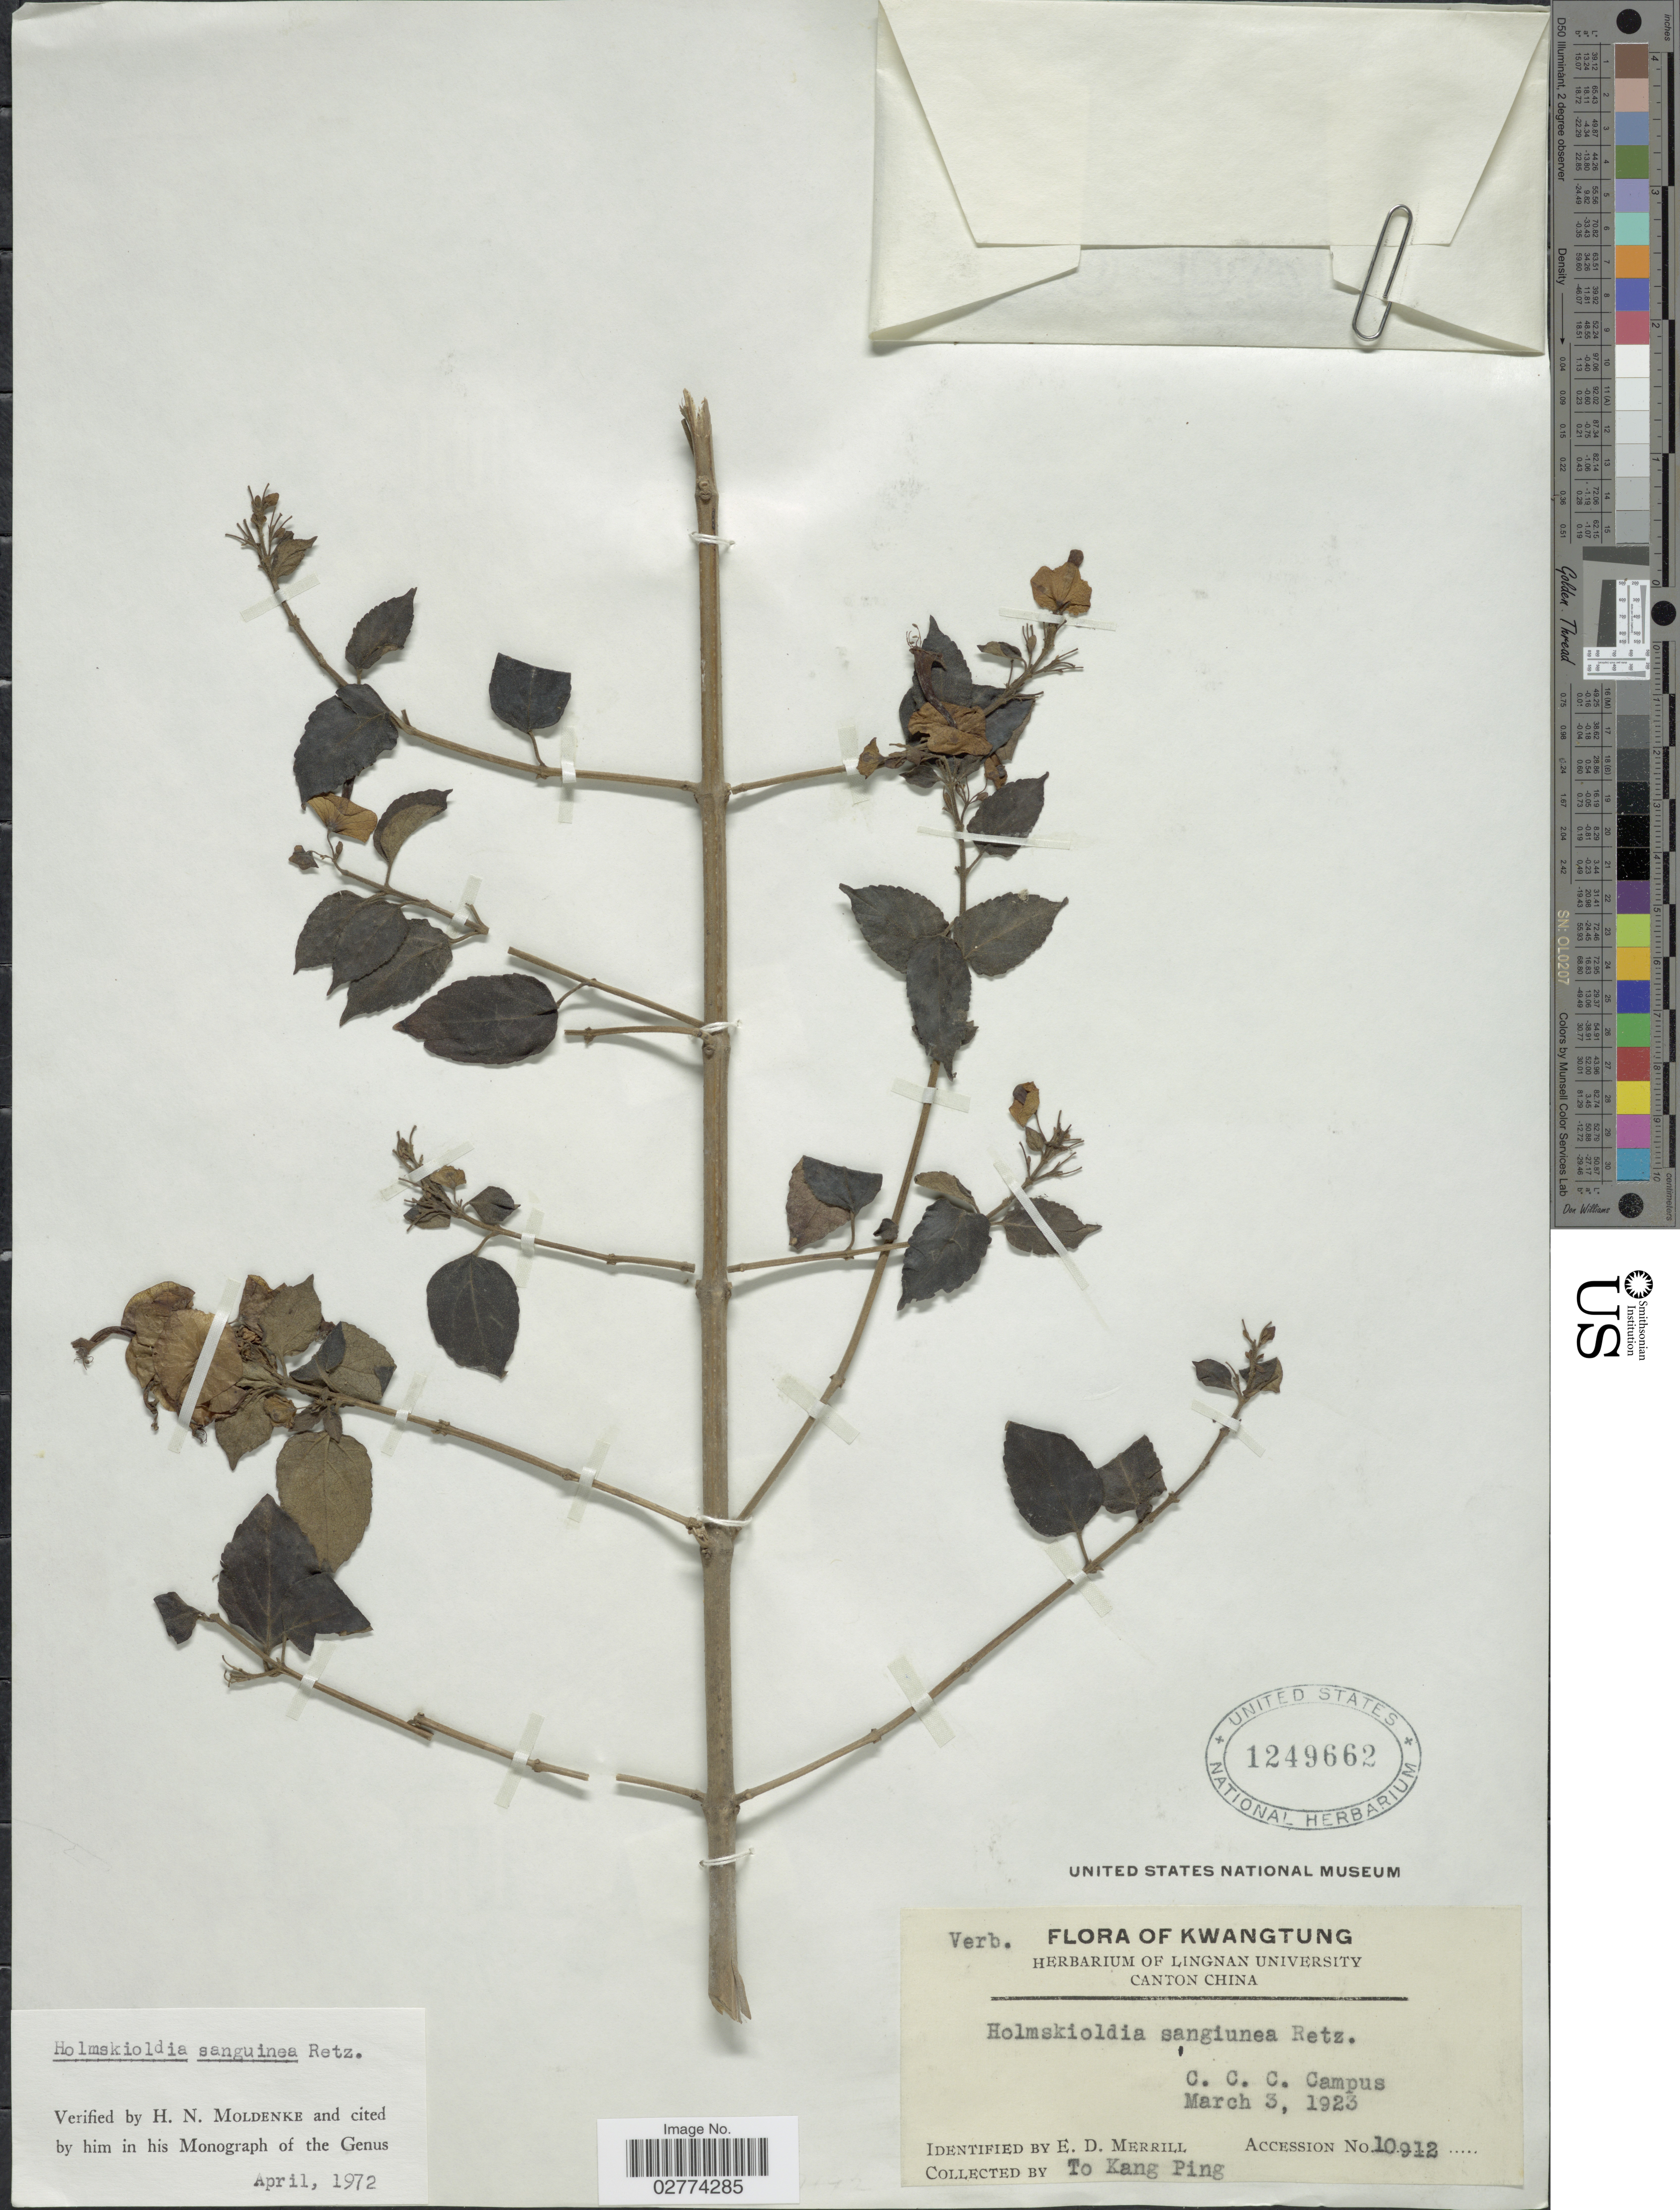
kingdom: Plantae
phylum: Tracheophyta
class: Magnoliopsida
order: Lamiales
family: Lamiaceae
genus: Holmskioldia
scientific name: Holmskioldia sanguinea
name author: Retz.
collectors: T. Ping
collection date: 1923-03-03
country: China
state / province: Guangdong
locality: Kwangtung. C. C. C. Campus.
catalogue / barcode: US 1249662